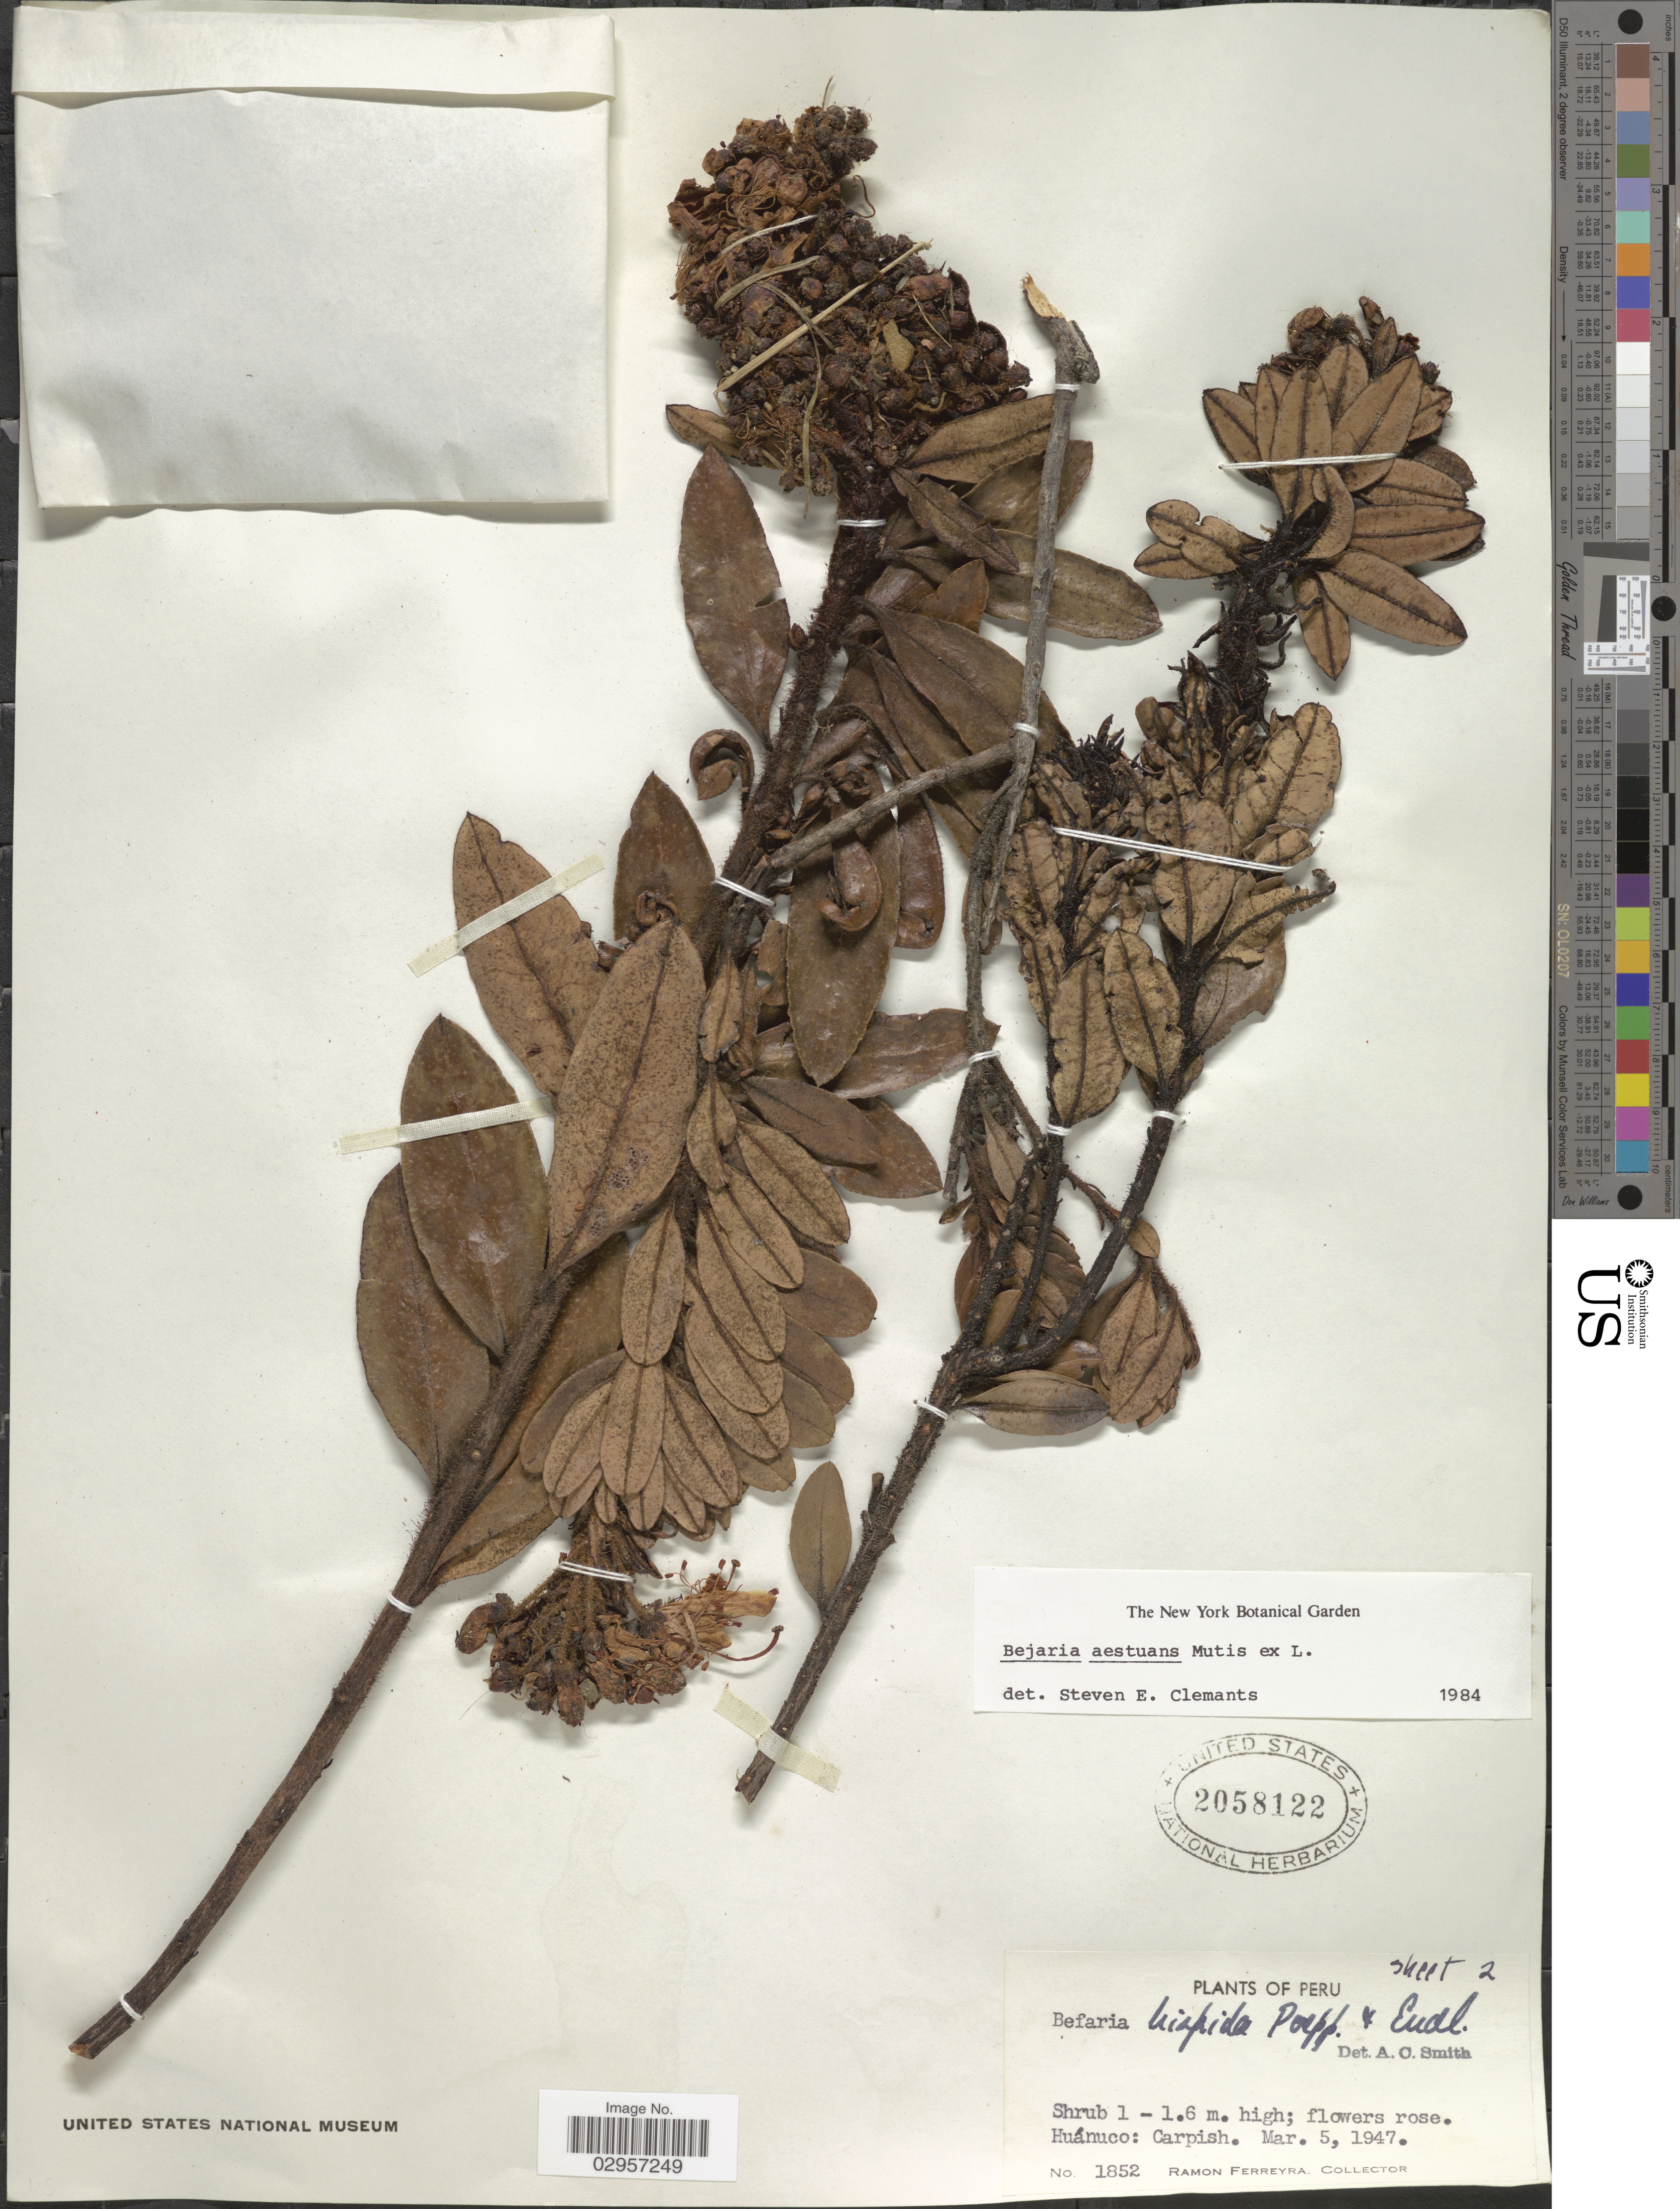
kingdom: Plantae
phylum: Tracheophyta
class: Magnoliopsida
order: Ericales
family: Ericaceae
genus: Befaria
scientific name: Befaria aestuans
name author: Mutis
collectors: R. A. Ferreyra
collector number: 1852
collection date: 1947-03-05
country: Peru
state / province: Huánuco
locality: Huánuco: Carpish.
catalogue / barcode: US 2058122